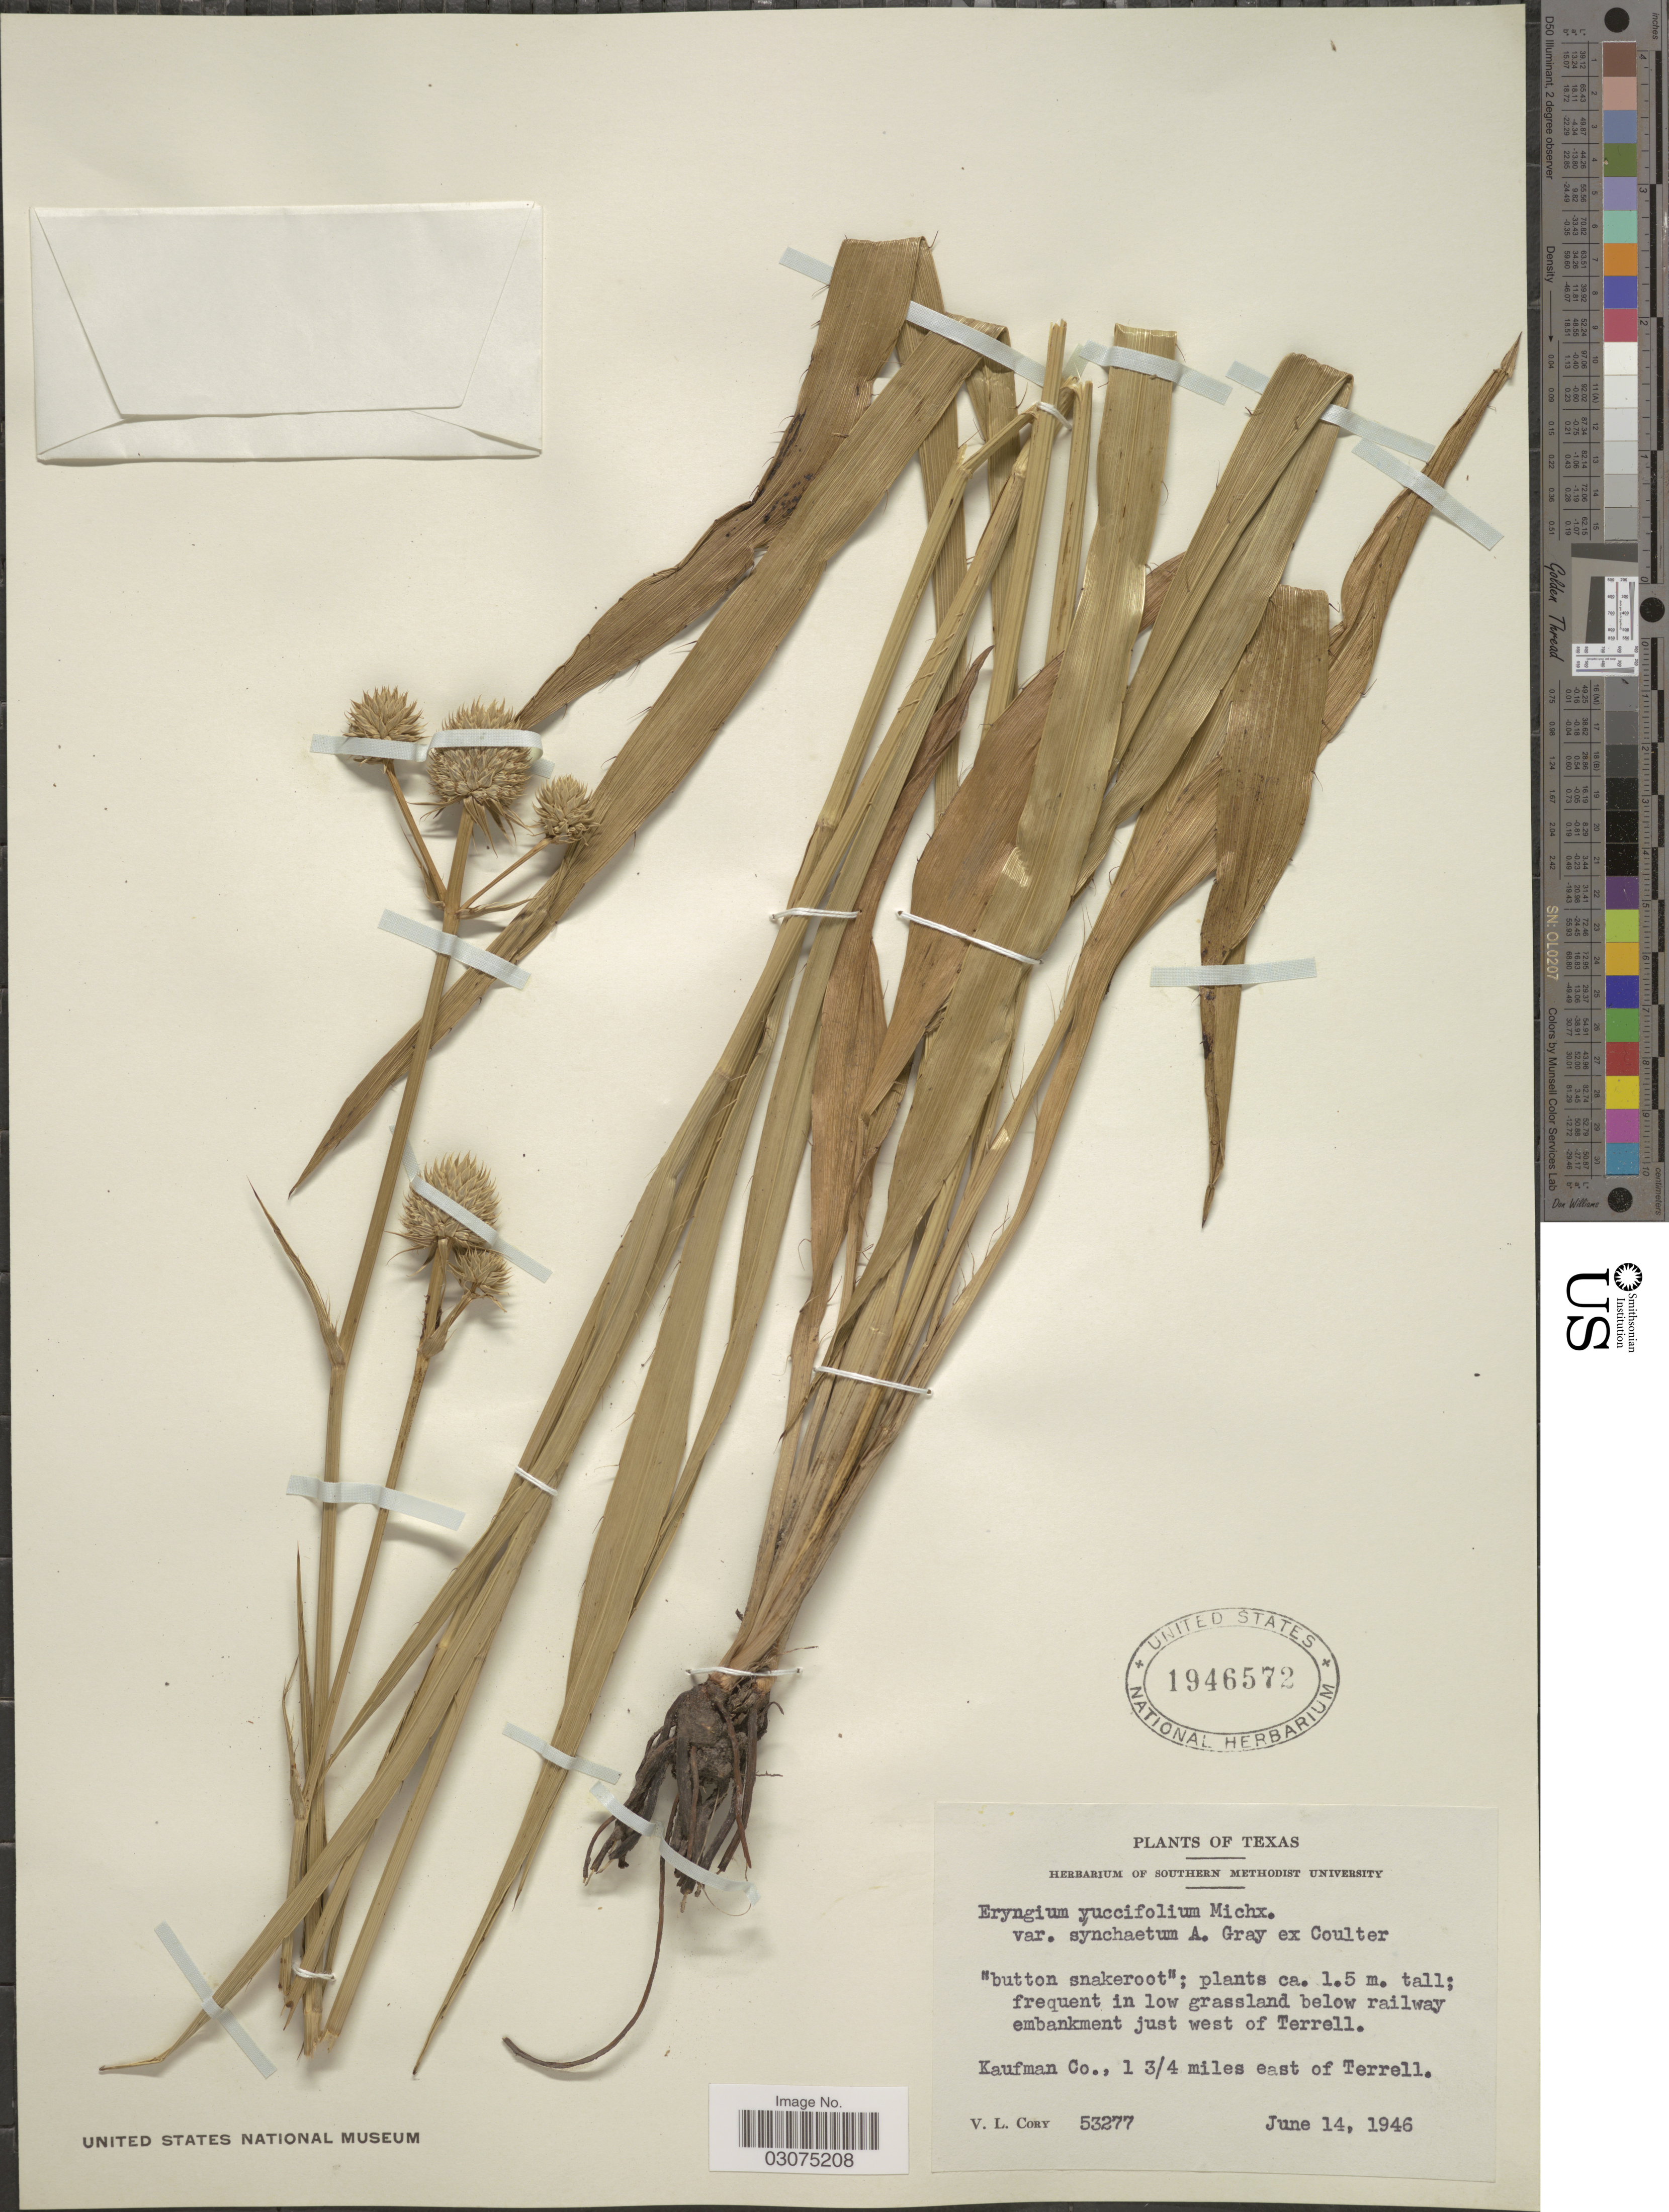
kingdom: Plantae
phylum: Tracheophyta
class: Magnoliopsida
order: Apiales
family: Apiaceae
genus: Eryngium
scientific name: Eryngium yuccifolium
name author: Michx.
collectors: V. Cory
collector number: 53277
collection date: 1946-06-14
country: United States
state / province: Texas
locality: Frequent in low grassland below railway embankment just west of Terrell. Kaufman Co., 1¾ miles east of Terrell.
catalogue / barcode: US 1946572